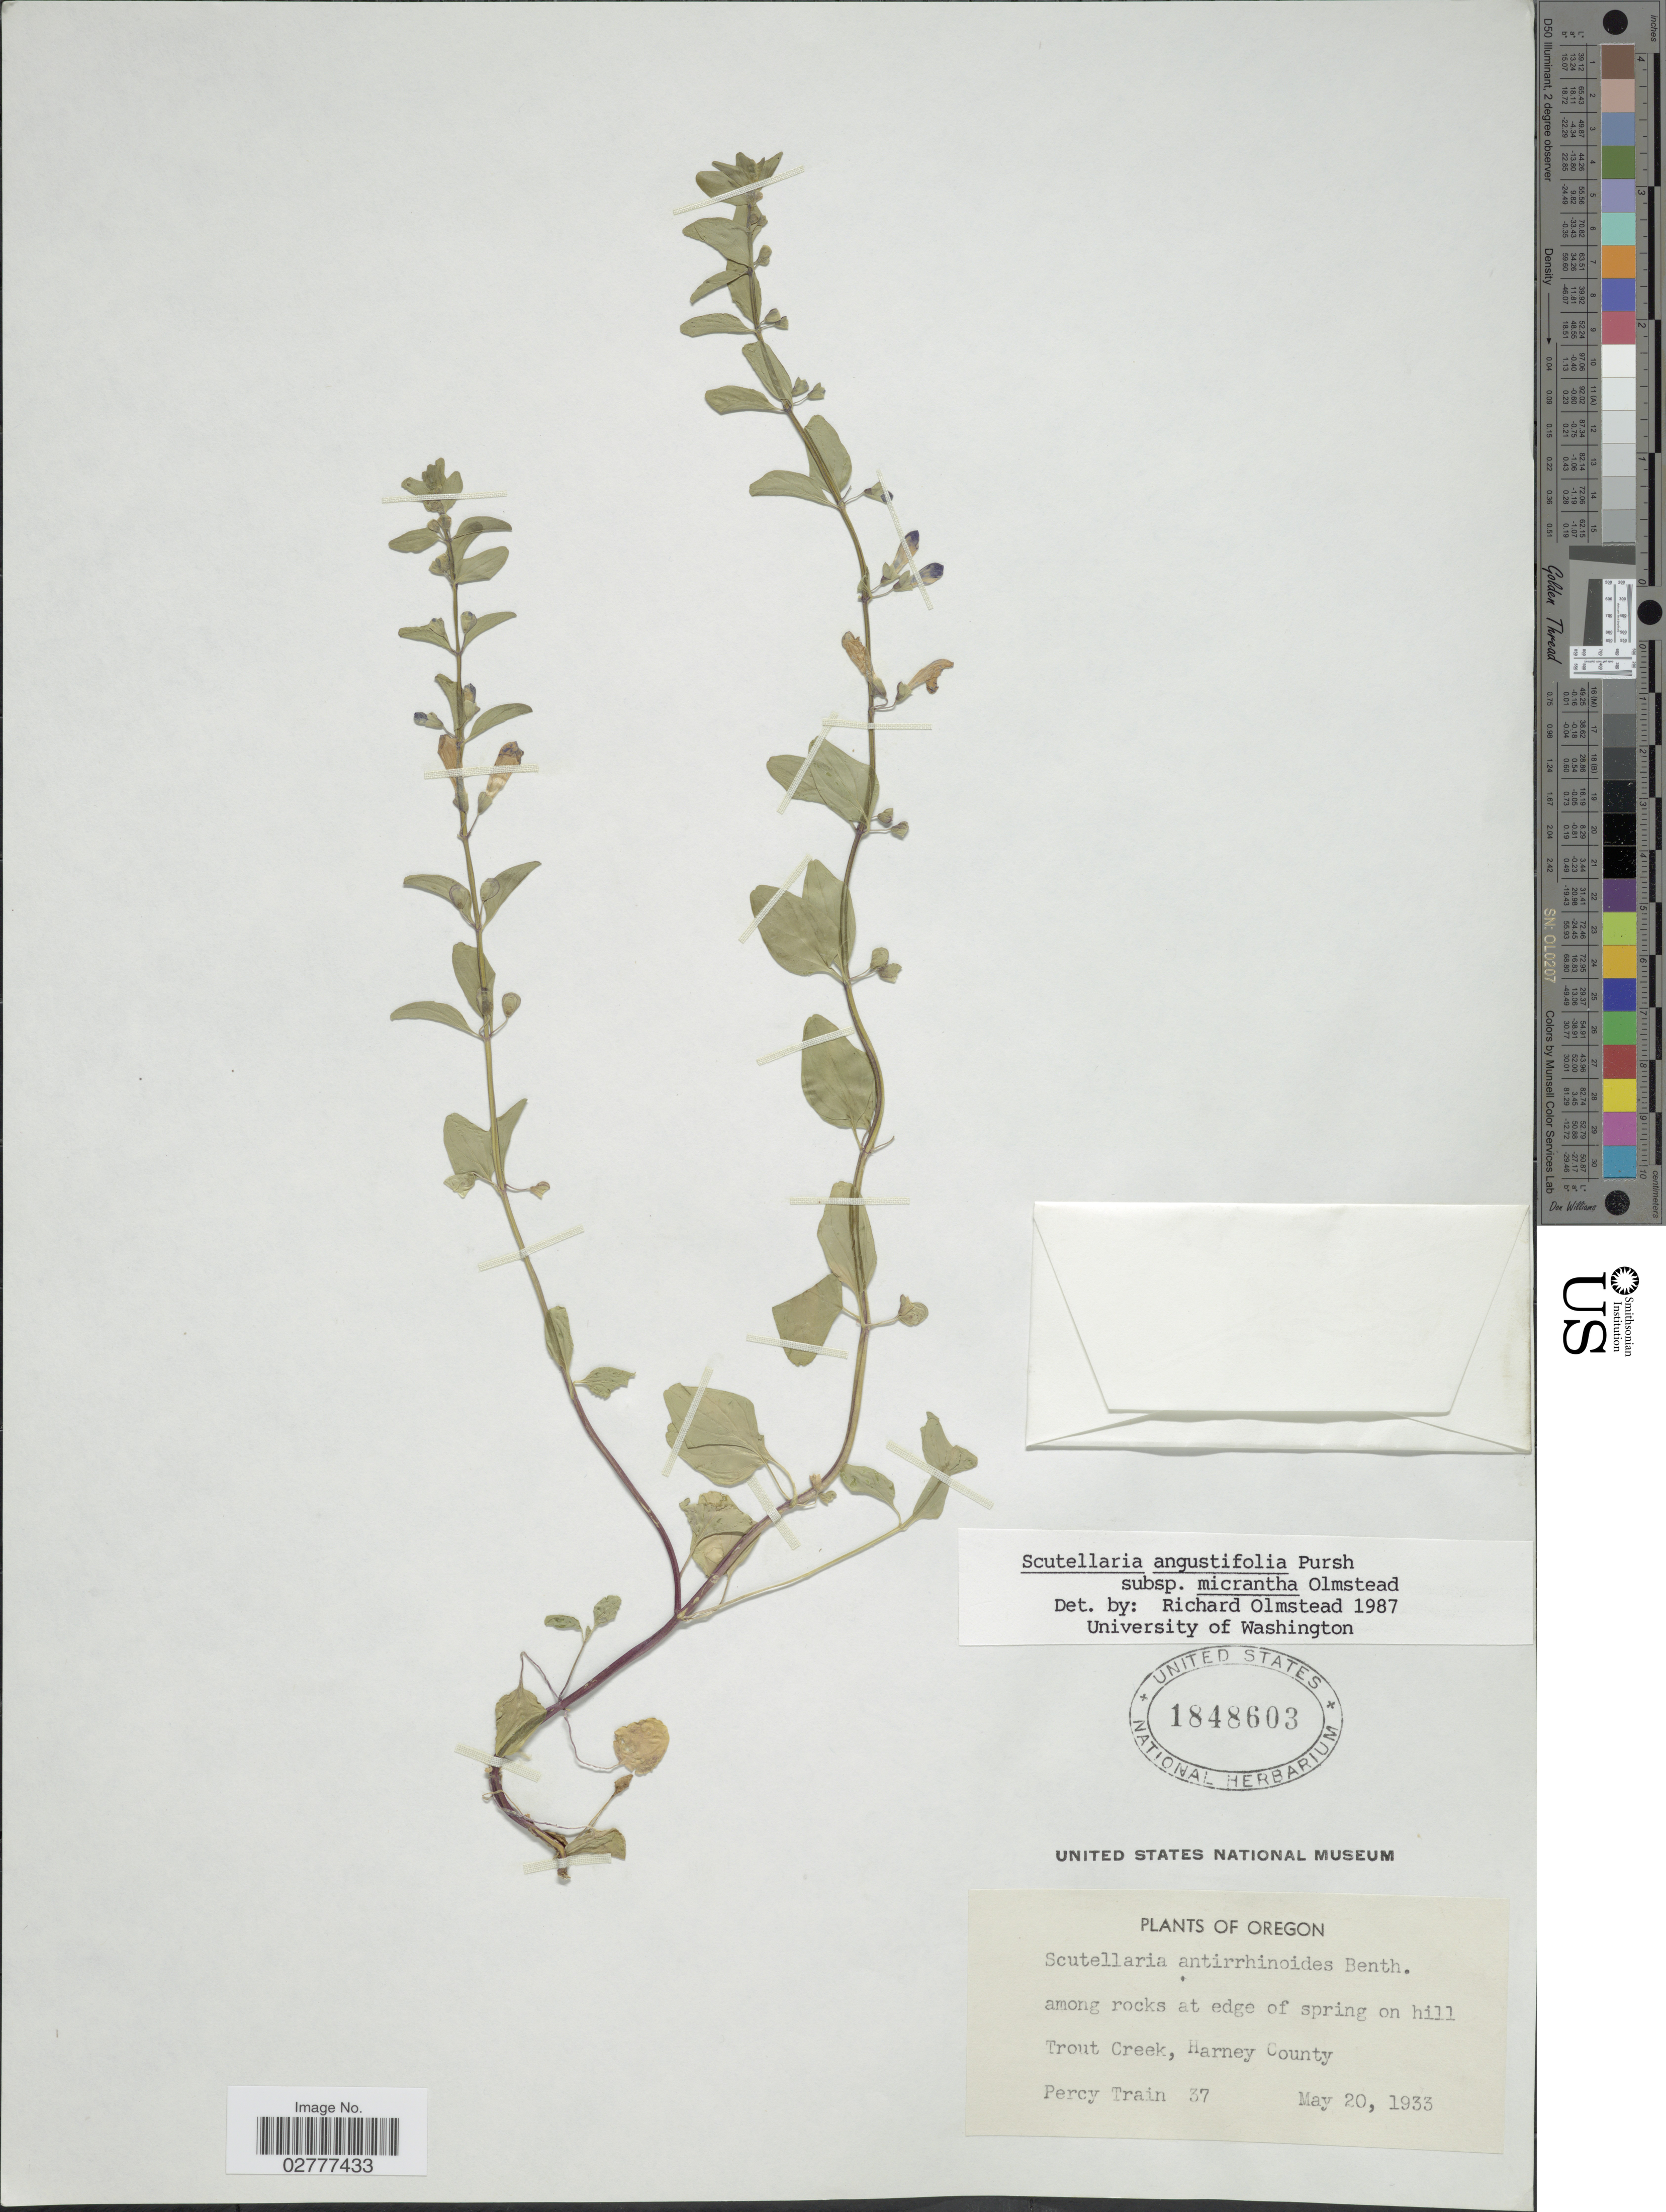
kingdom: Plantae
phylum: Tracheophyta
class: Magnoliopsida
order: Lamiales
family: Lamiaceae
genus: Scutellaria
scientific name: Scutellaria angustifolia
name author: Pursh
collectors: P. Train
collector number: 37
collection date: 1933-05-20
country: United States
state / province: Oregon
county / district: Harney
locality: Trout Creek, Harney County.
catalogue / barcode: US 1848603